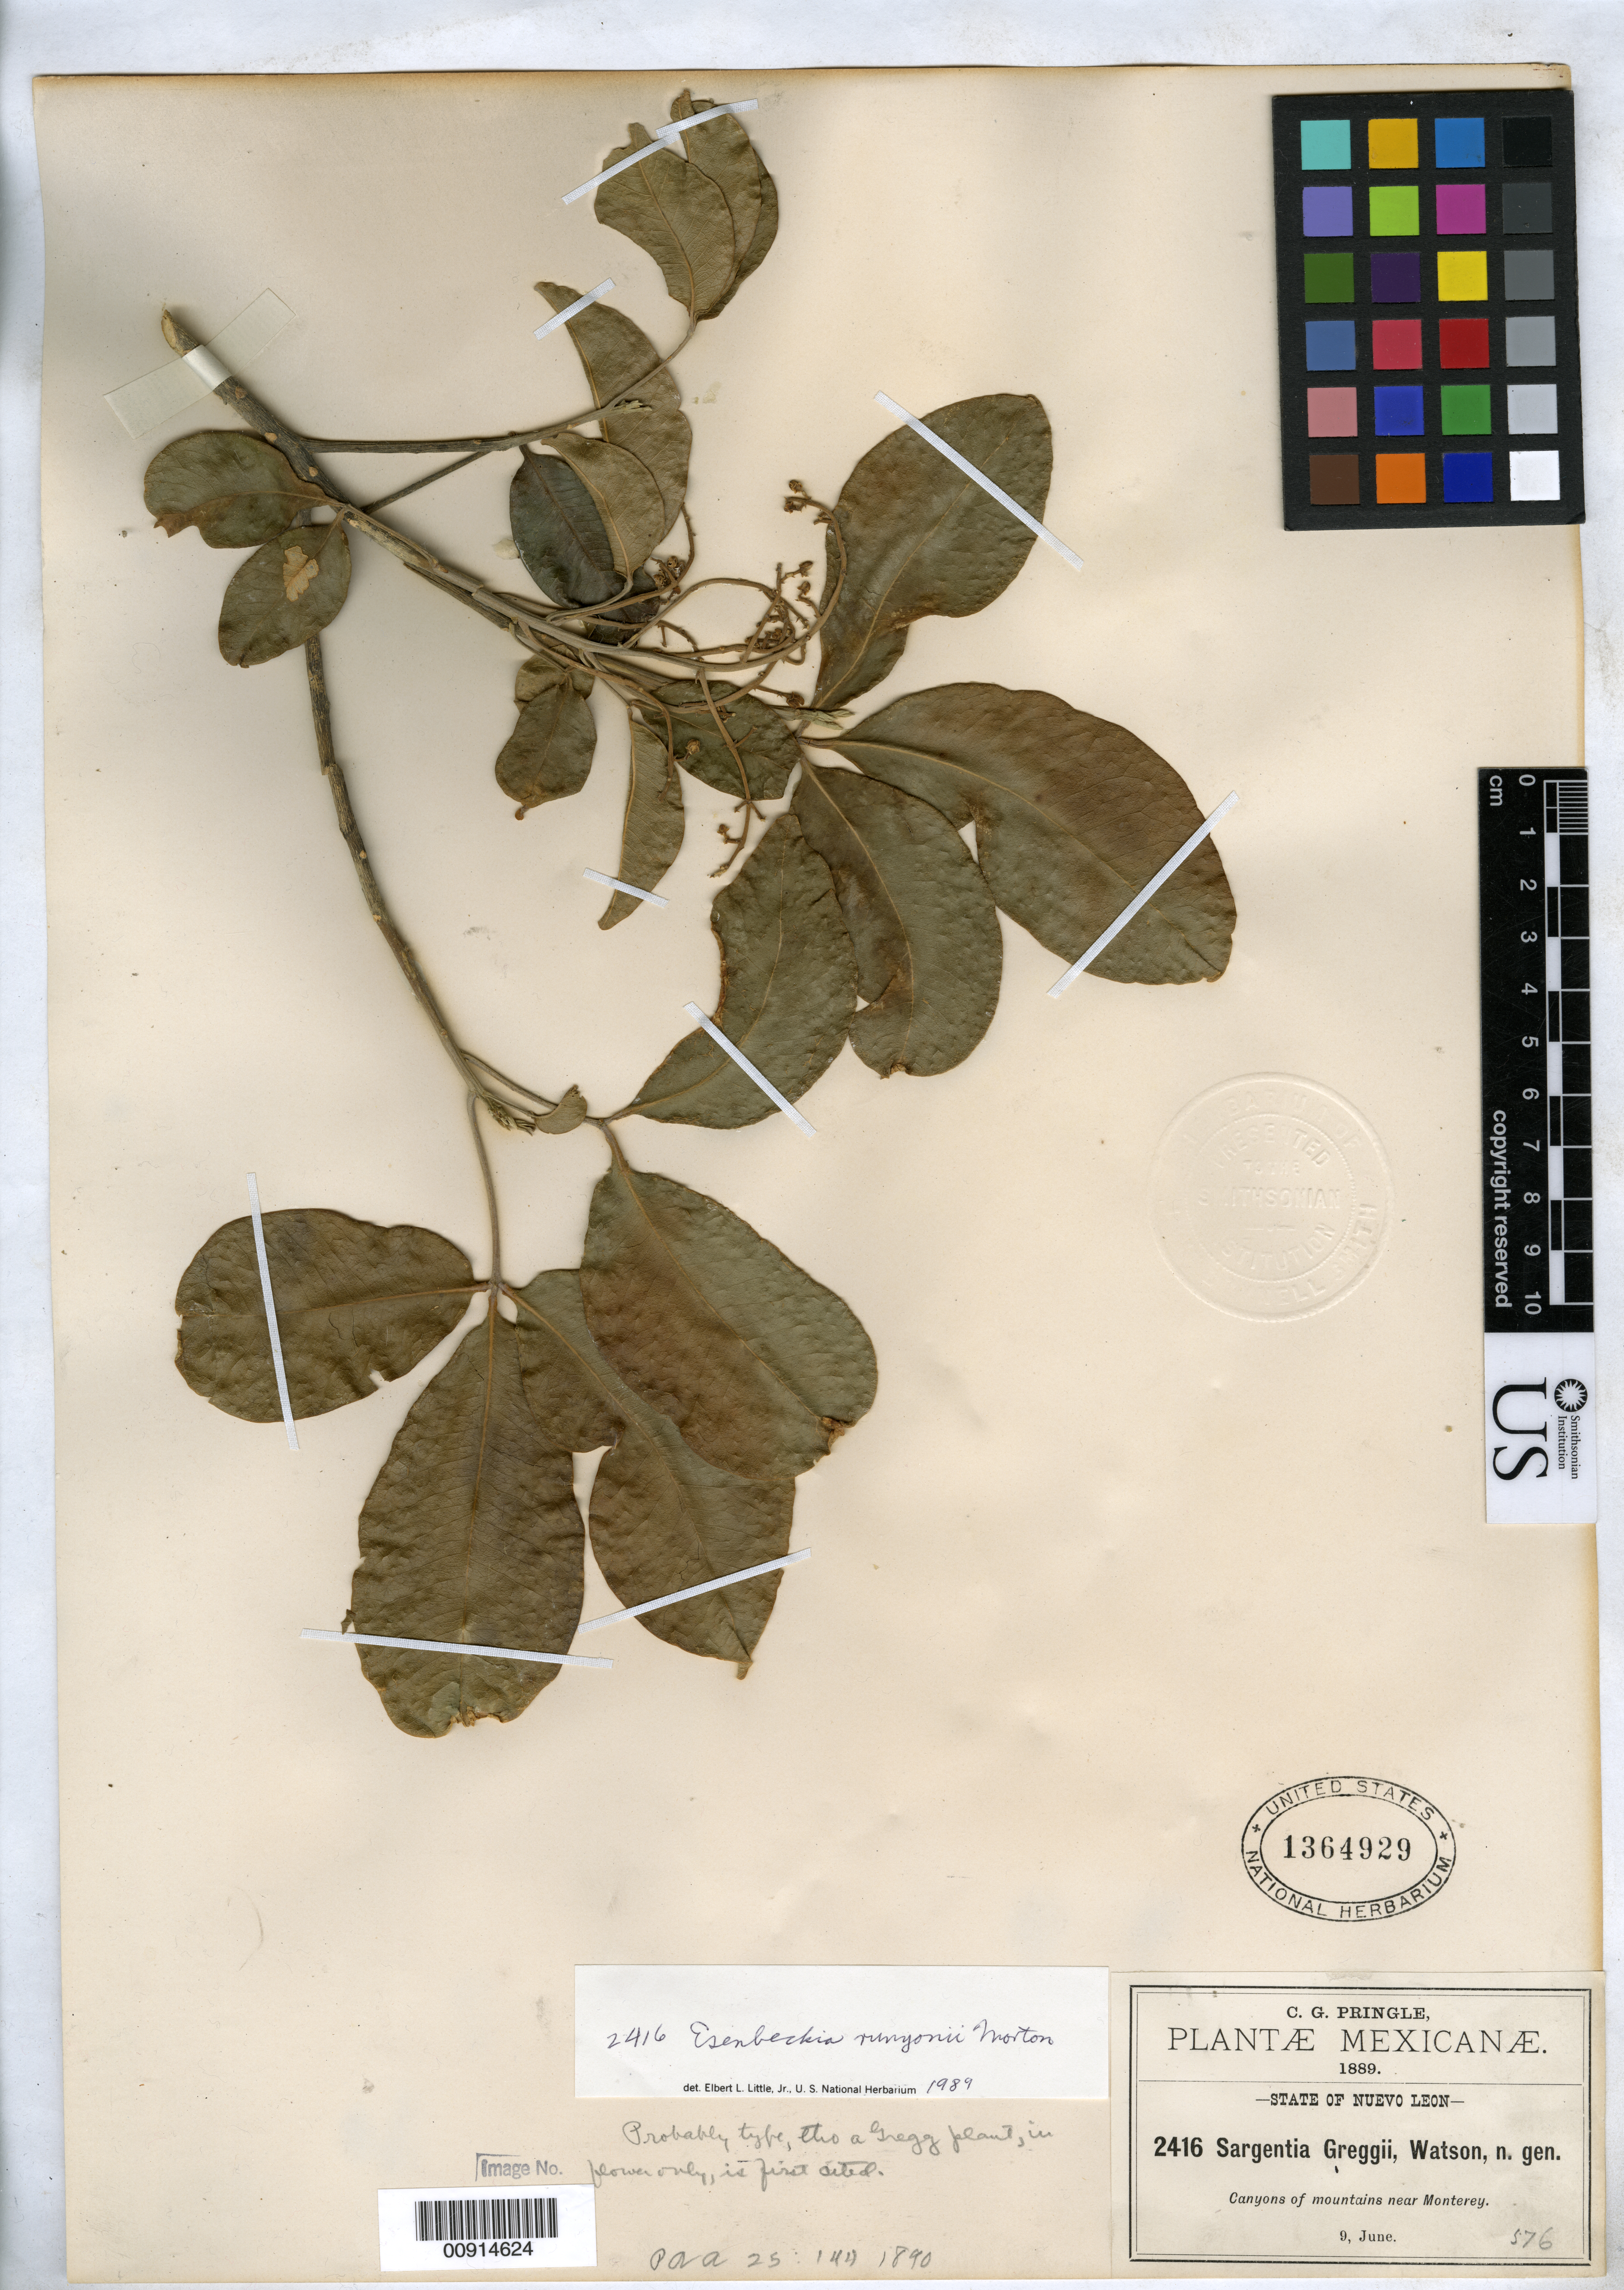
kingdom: Plantae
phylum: Tracheophyta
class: Magnoliopsida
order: Sapindales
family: Rutaceae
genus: Sargentia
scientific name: Sargentia greggii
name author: S. Watson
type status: Syntype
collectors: C. G. Pringle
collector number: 2416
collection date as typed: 09 Jun 1889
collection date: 1889-06-09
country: Mexico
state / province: Nuevo León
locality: Near Monterrey, Nuevo León.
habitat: Canyons of mountains.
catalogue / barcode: US 1364929